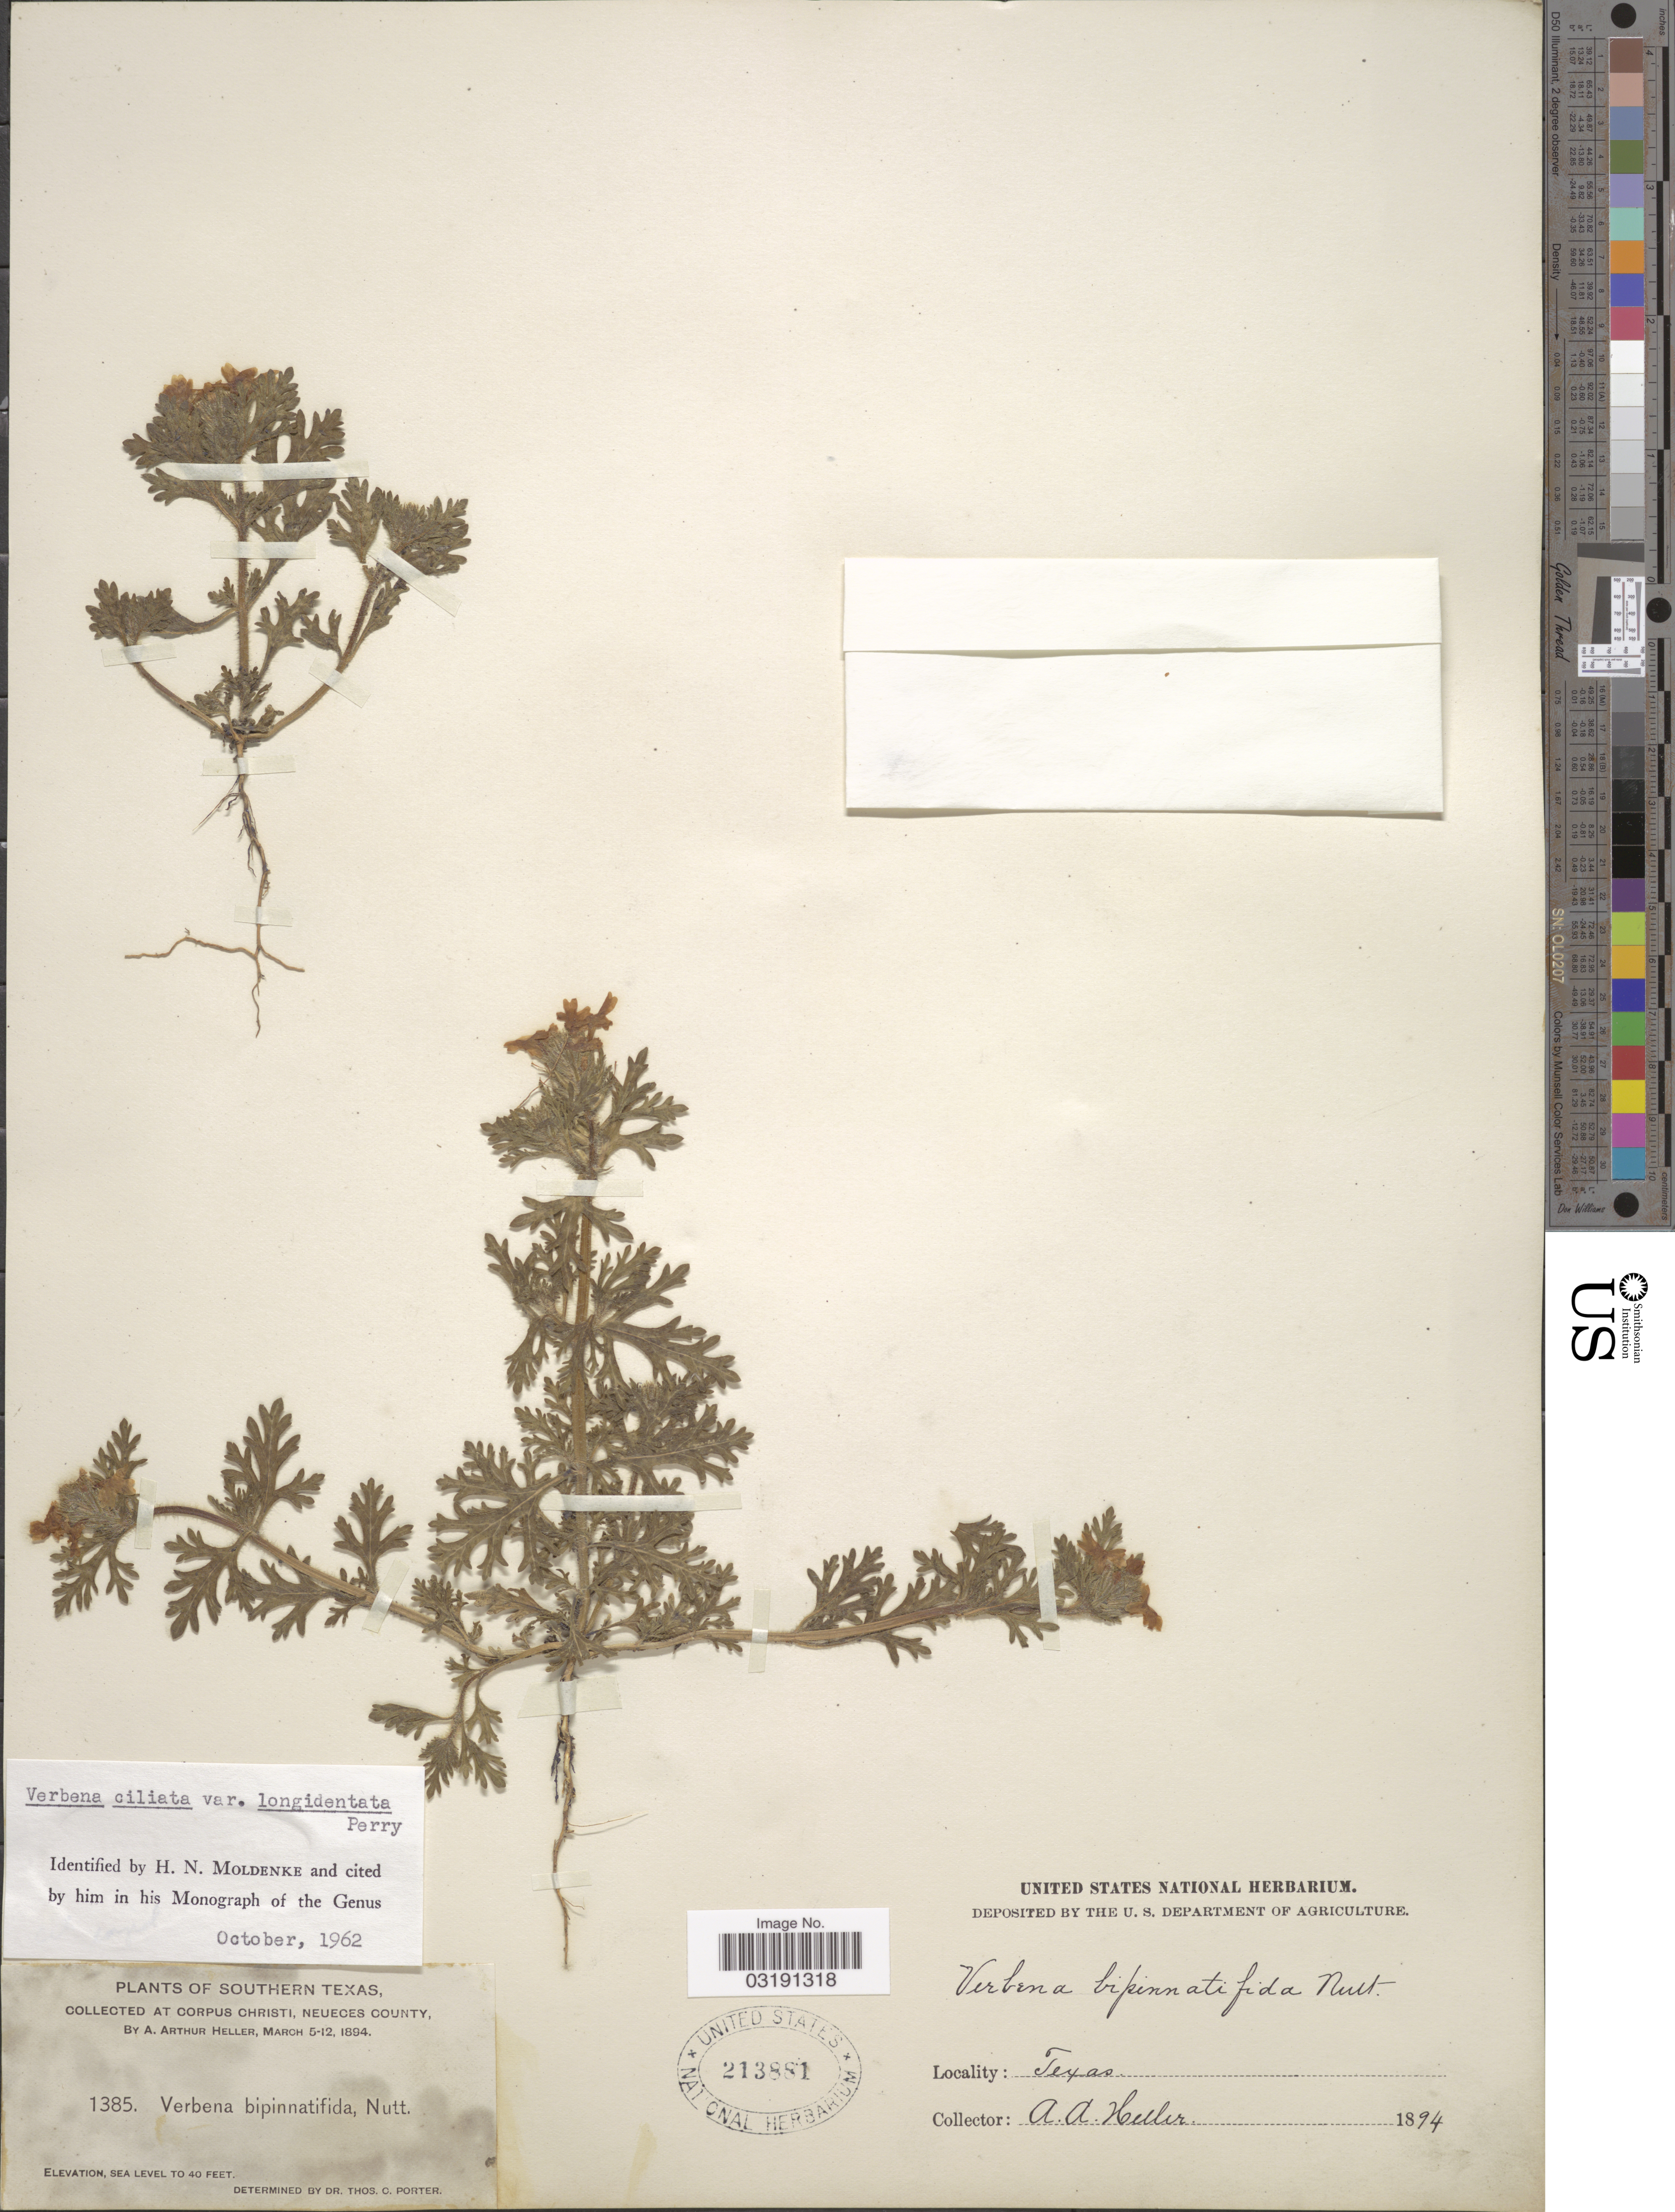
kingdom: Plantae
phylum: Tracheophyta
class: Magnoliopsida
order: Lamiales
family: Verbenaceae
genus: Verbena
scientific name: Verbena ciliata var. longidentata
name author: L.M. Perry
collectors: A. A. Heller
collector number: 1385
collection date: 1894-03-05/1894-03-12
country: United States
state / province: Texas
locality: Southern Texas. Corpus Christi, Neueces County.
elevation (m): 0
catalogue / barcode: US 213881